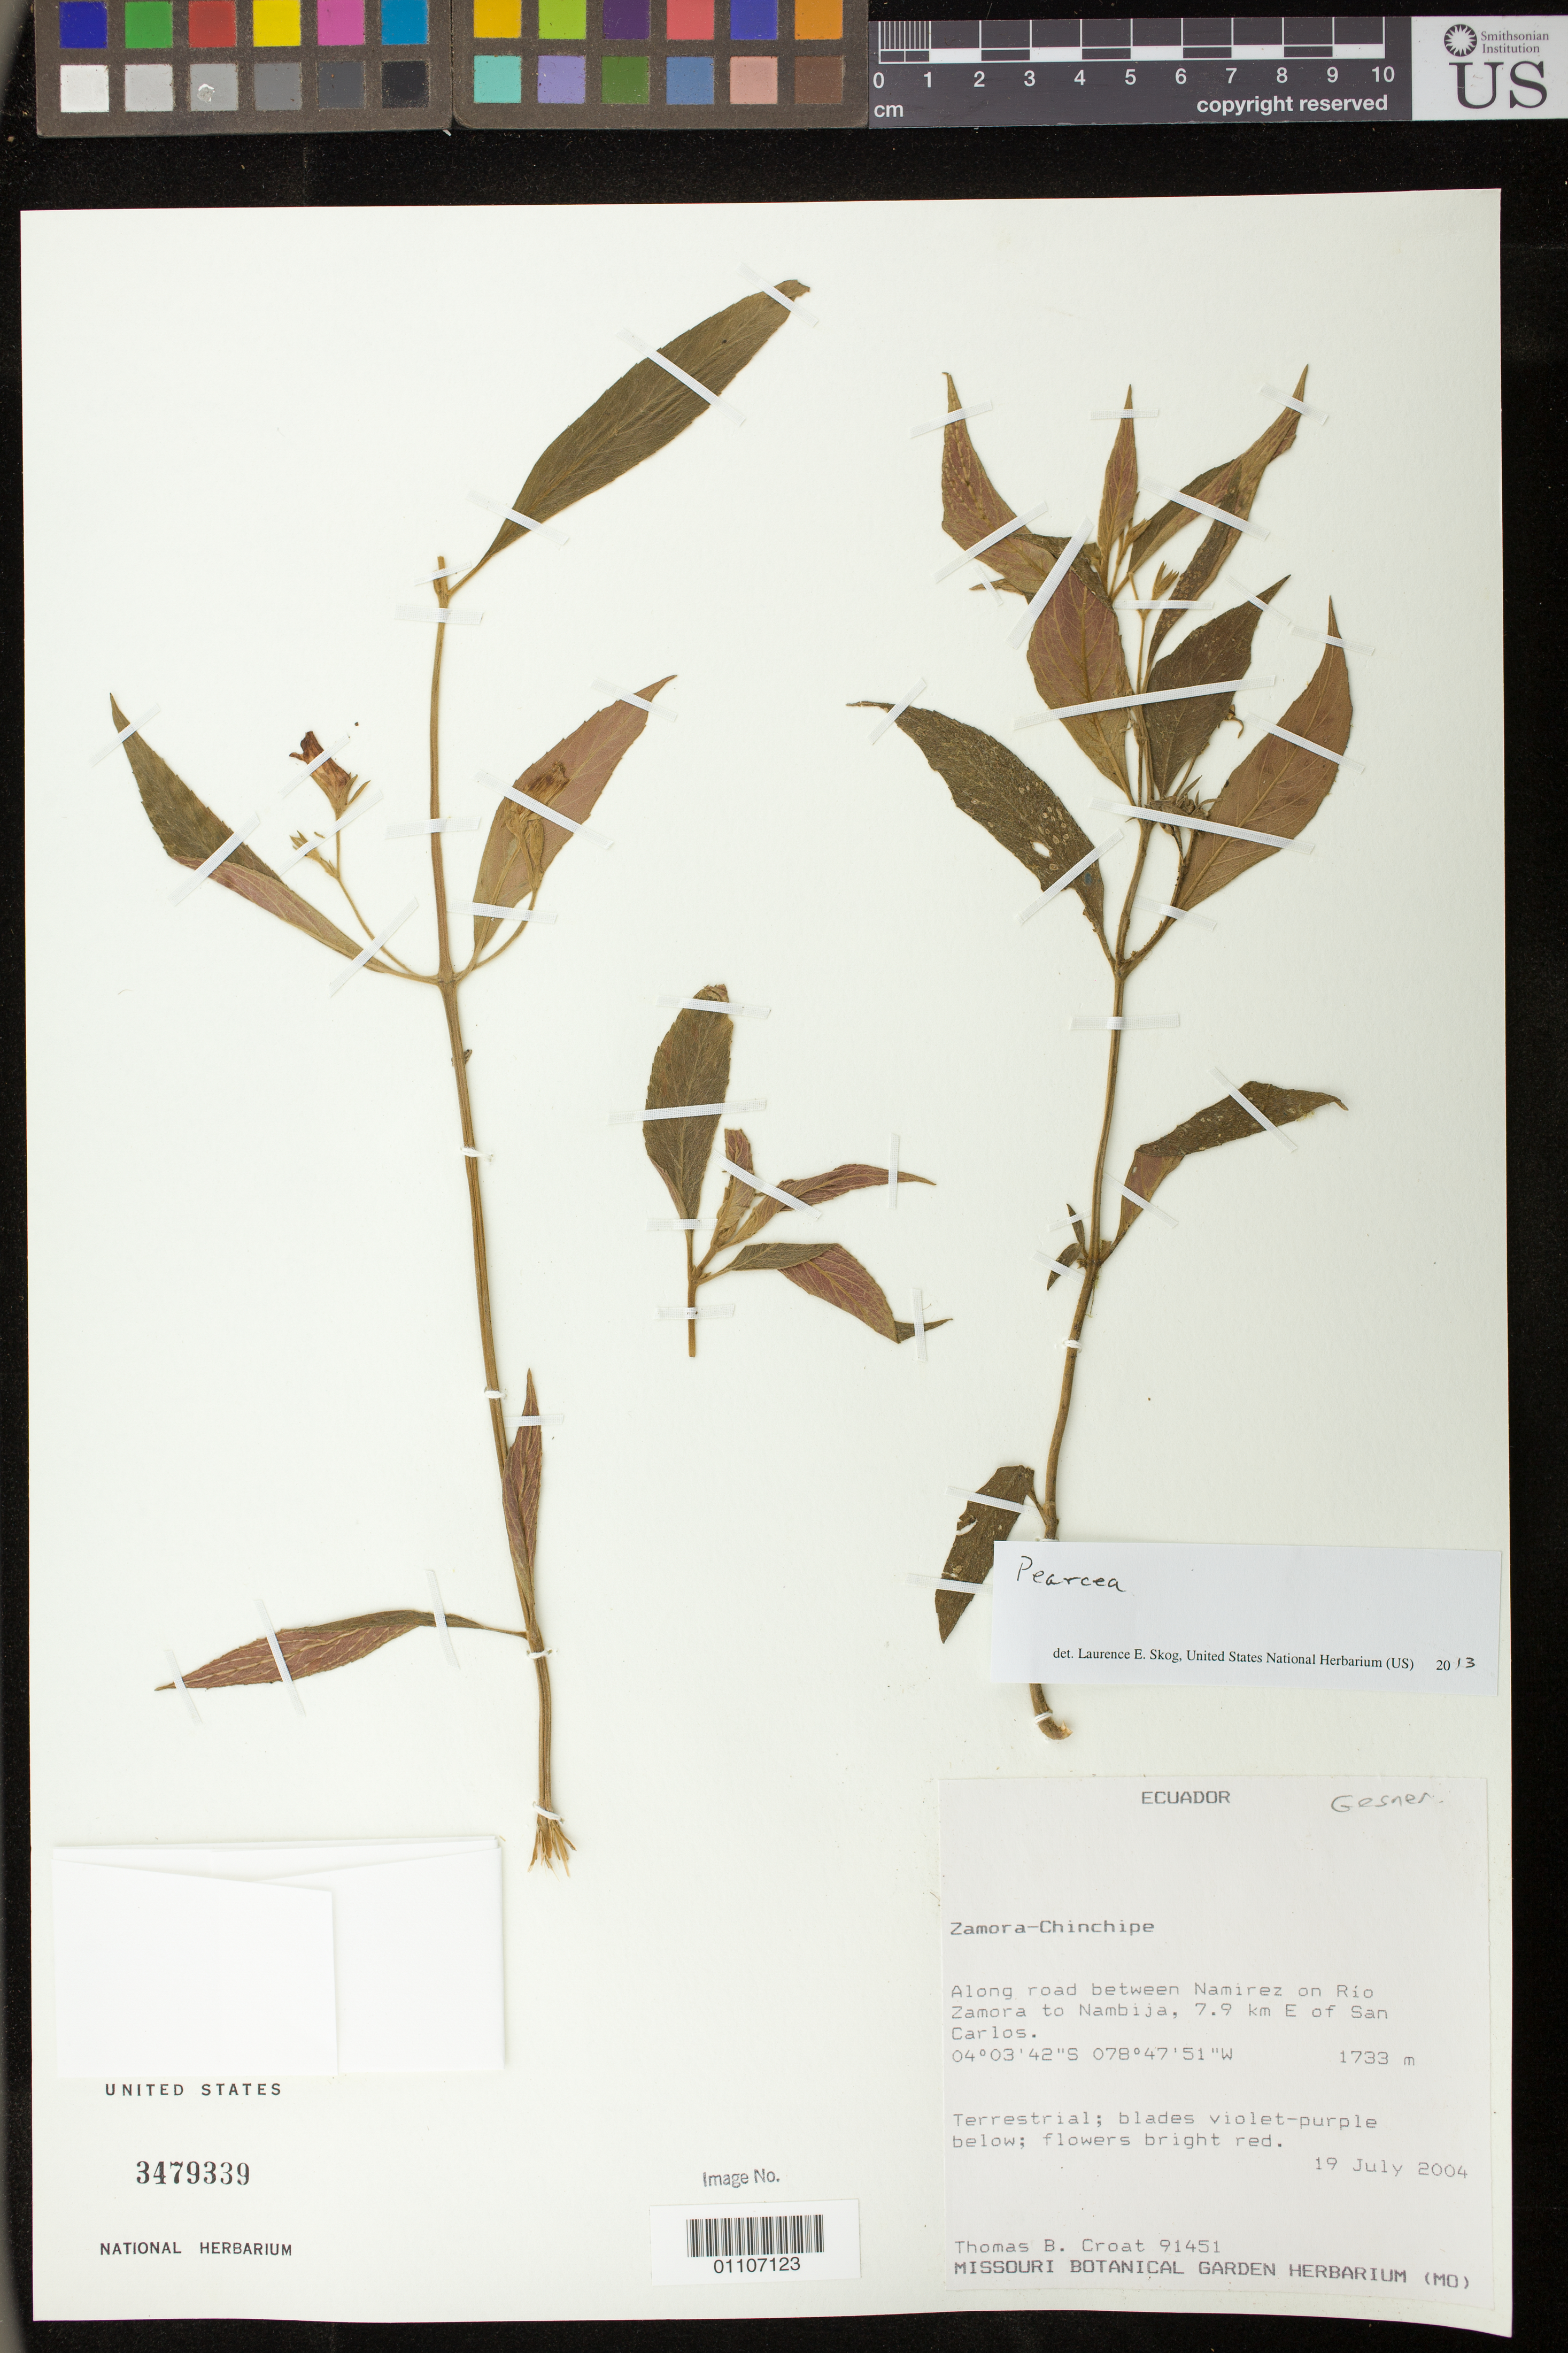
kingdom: Plantae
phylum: Tracheophyta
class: Magnoliopsida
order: Lamiales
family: Gesneriaceae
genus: Pearcea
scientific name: Pearcea gracilis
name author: L.P. Kvist & L.E. Skog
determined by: Skog, Laurence E.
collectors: T. B. Croat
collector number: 91451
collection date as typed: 19 Jul 2004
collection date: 2004-07-19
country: Ecuador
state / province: Zamora-Chinchipe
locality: Along road from Namirez on Río Zamora and Nambija, 17.9 km E of Río Zamora.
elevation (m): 1790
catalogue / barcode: US 3479339